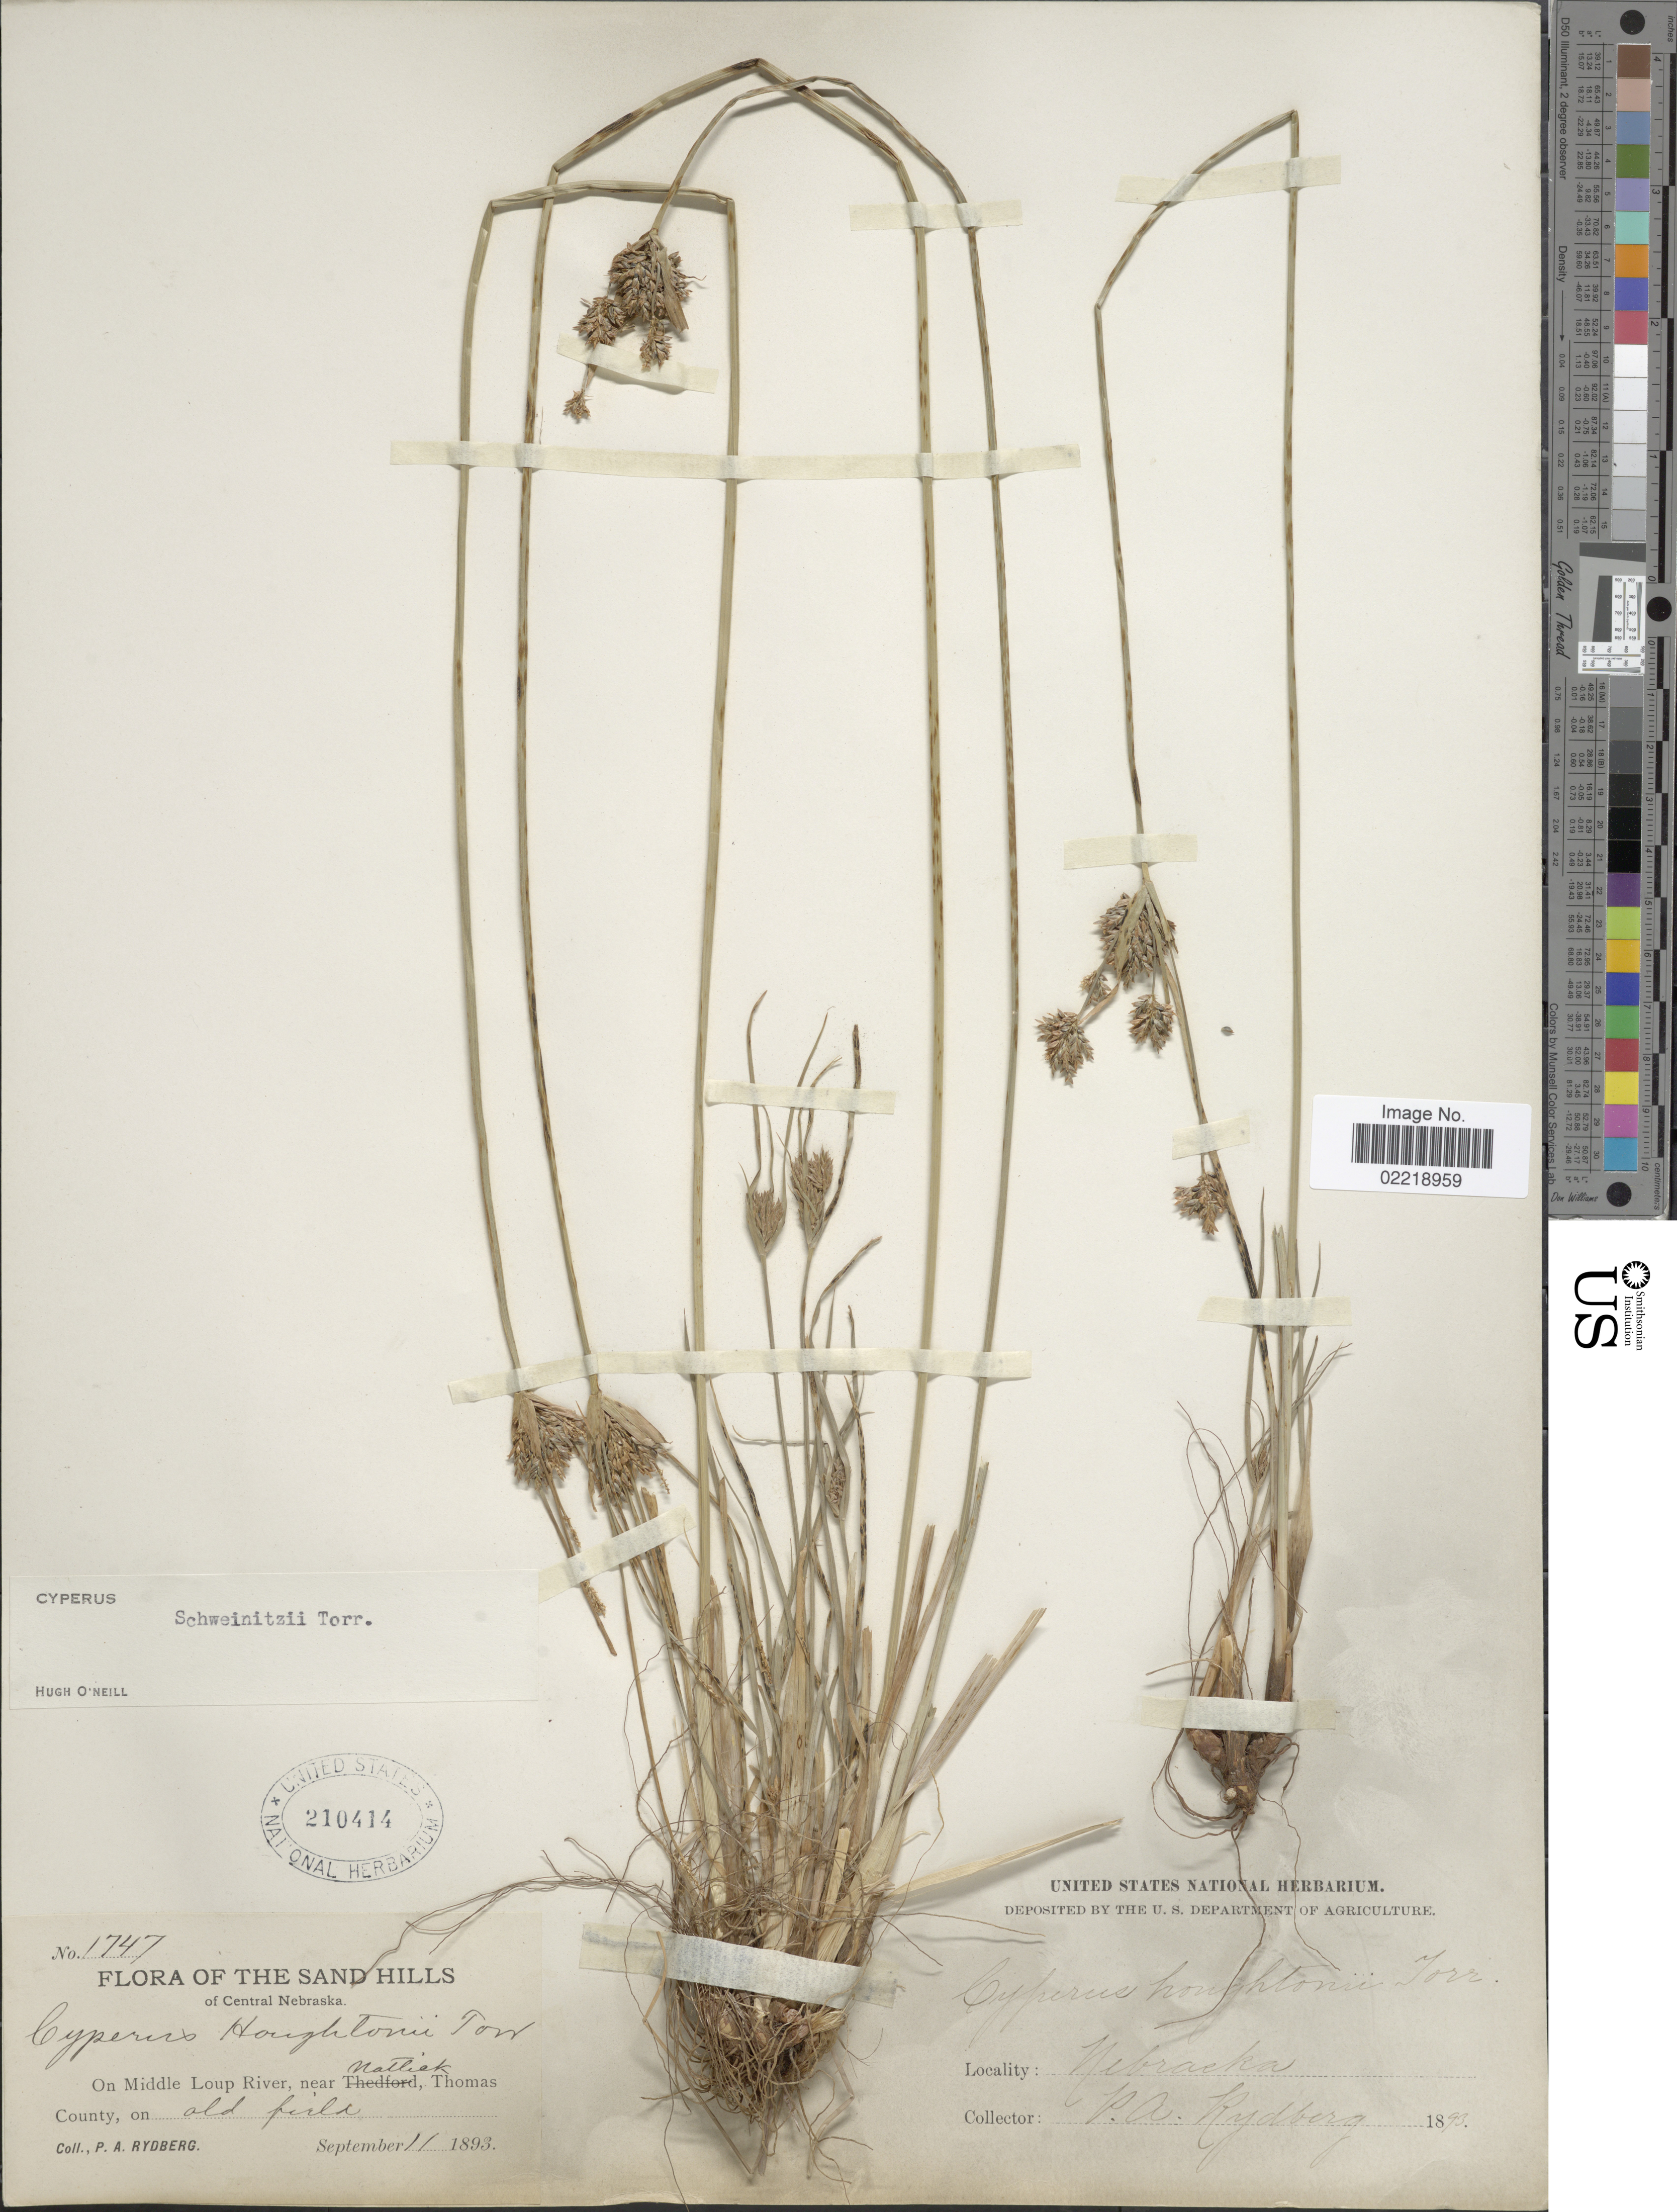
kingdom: Plantae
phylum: Tracheophyta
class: Liliopsida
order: Poales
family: Cyperaceae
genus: Cyperus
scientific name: Cyperus schweinitzii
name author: Torr.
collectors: P. A. Rydberg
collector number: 1747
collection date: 1893-09-11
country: United States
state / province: Nebraska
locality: The Sand Hills of Central Nebraska, On Middle Loup River, near Natliek, Thomas County, on old field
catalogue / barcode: US 210414